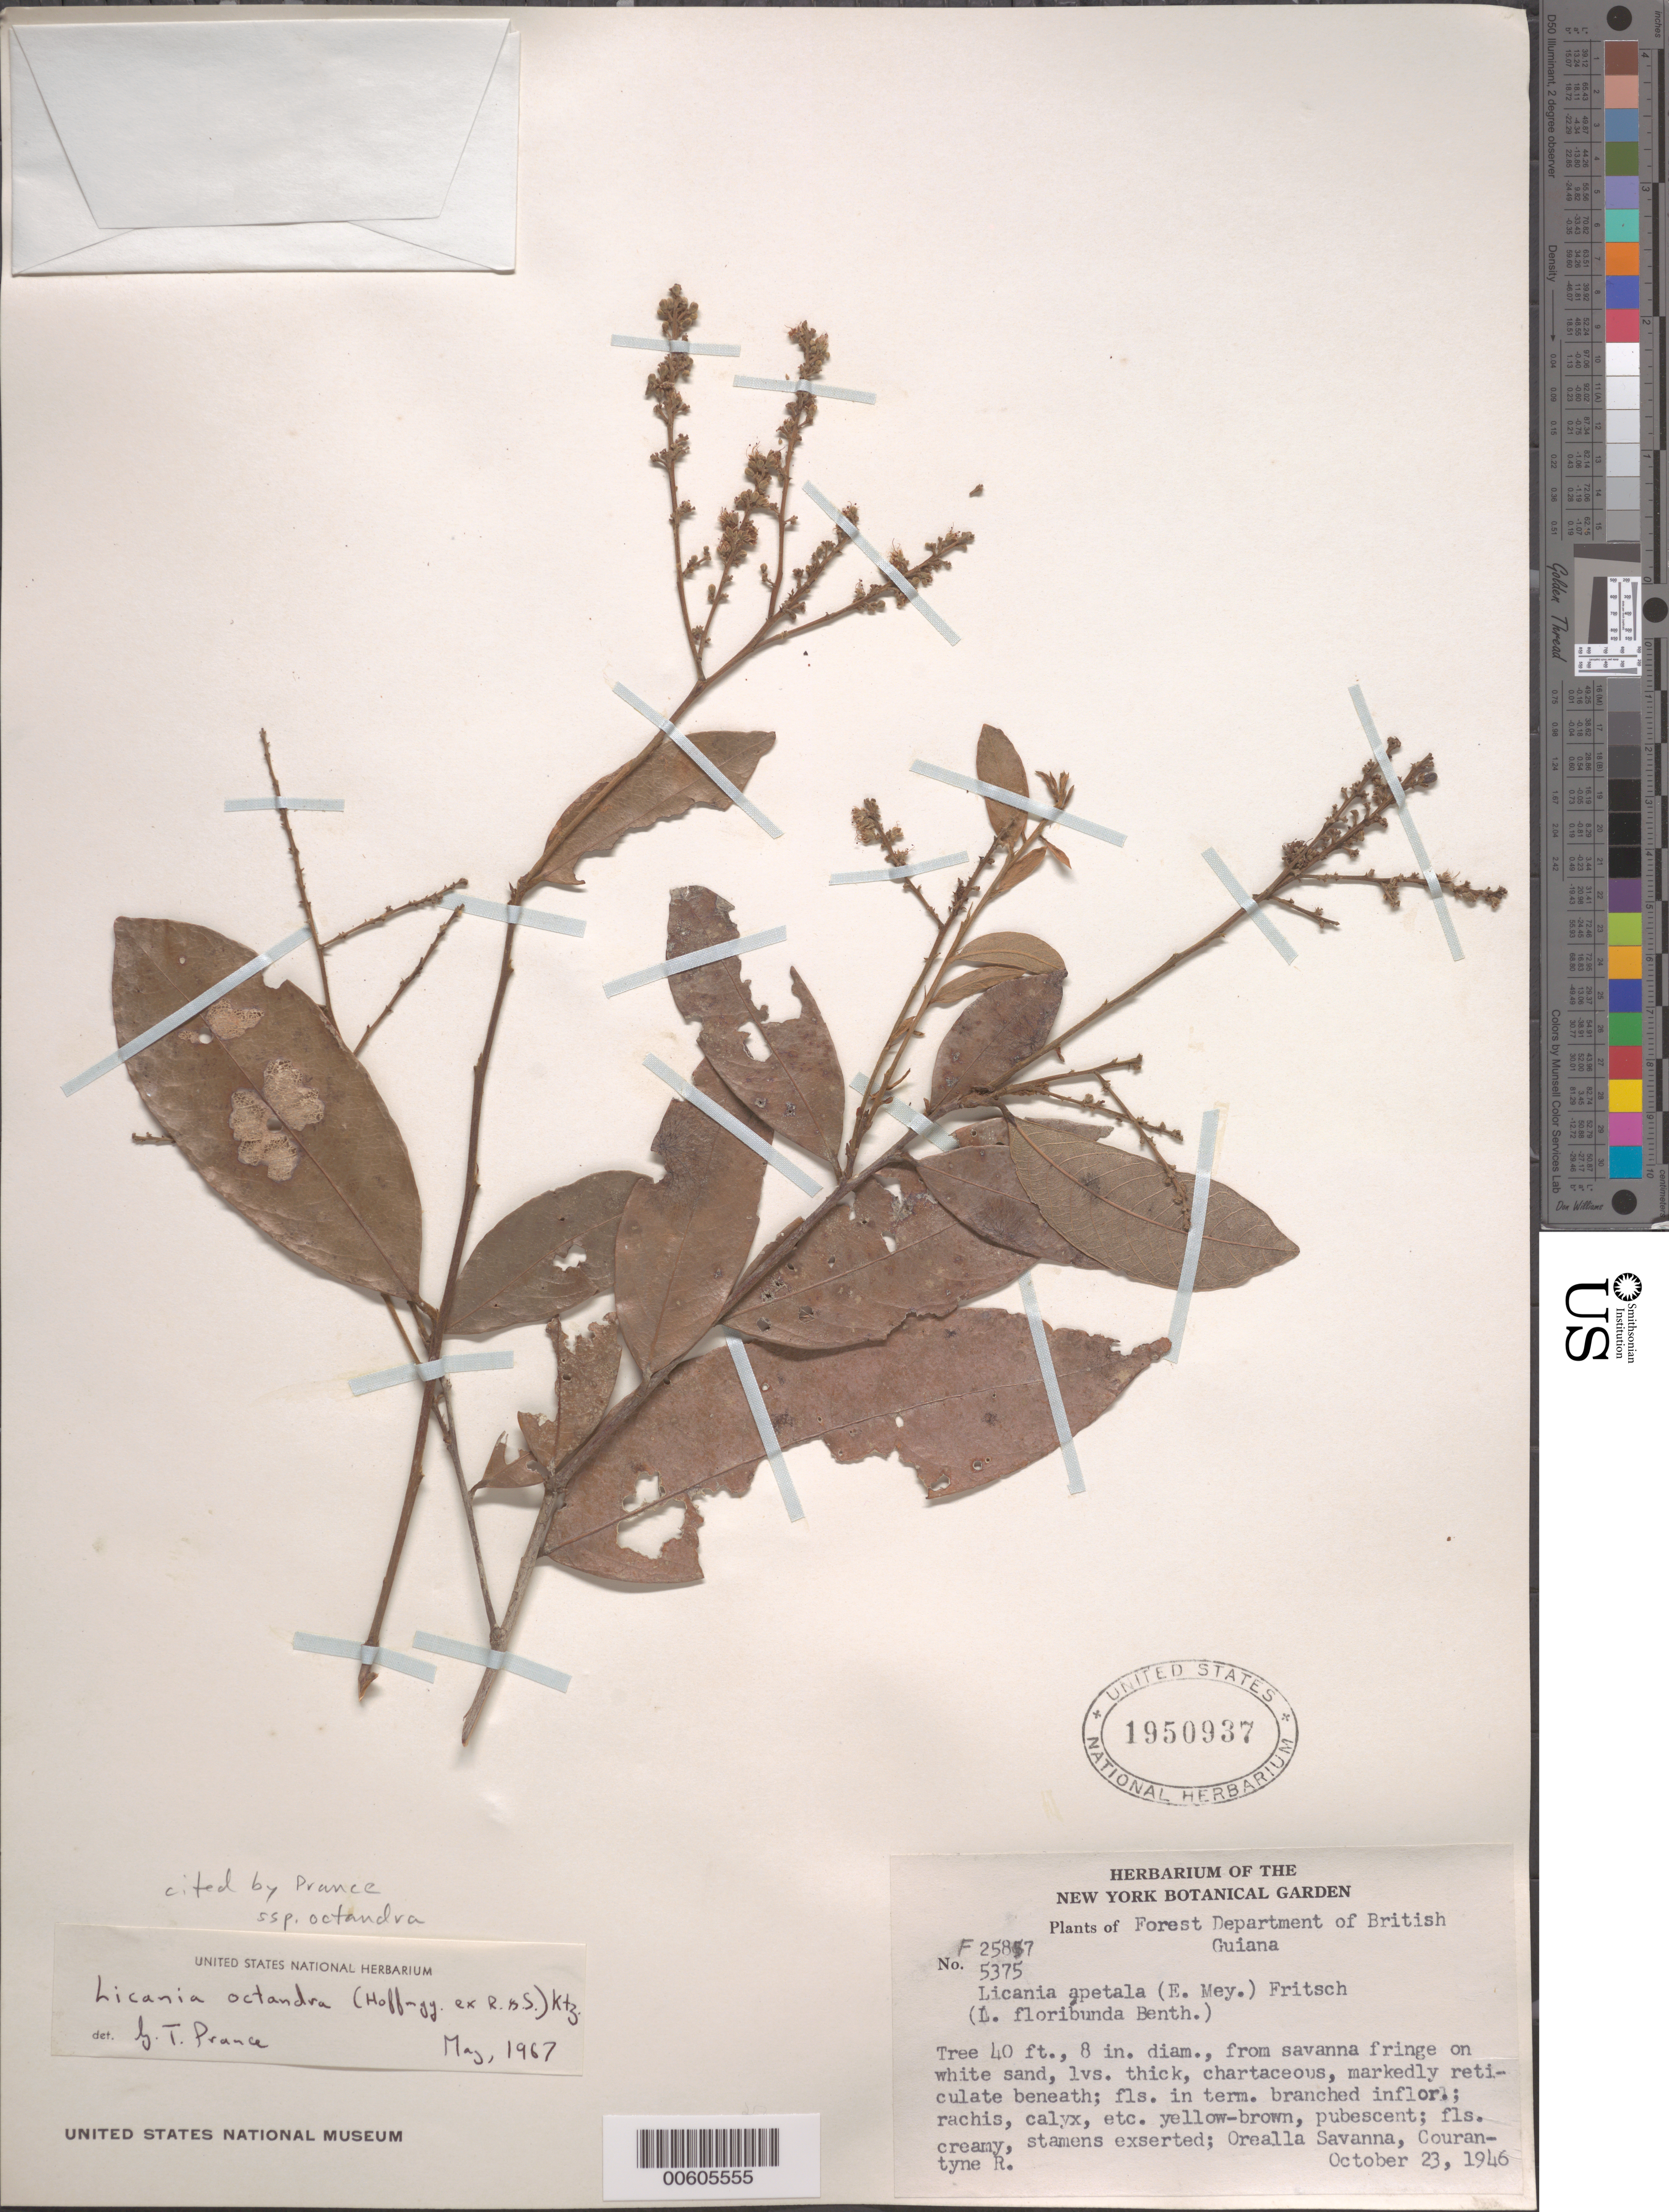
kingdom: Plantae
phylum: Tracheophyta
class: Magnoliopsida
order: Malpighiales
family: Chrysobalanaceae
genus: Leptobalanus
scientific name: Leptobalanus octandrus subsp. octandrus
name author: (Hoffmanns. ex Schult.) Sothers & Prance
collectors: Forest Dept. B. G. & British Guiana Forestry Dept.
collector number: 5375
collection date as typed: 23-Oct-46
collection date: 1946-10-23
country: Guyana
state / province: E. Berbice-Corentyne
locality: Orealla Savanna, Courantyne R.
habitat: Savanna fringe on white sand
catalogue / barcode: US 1950937